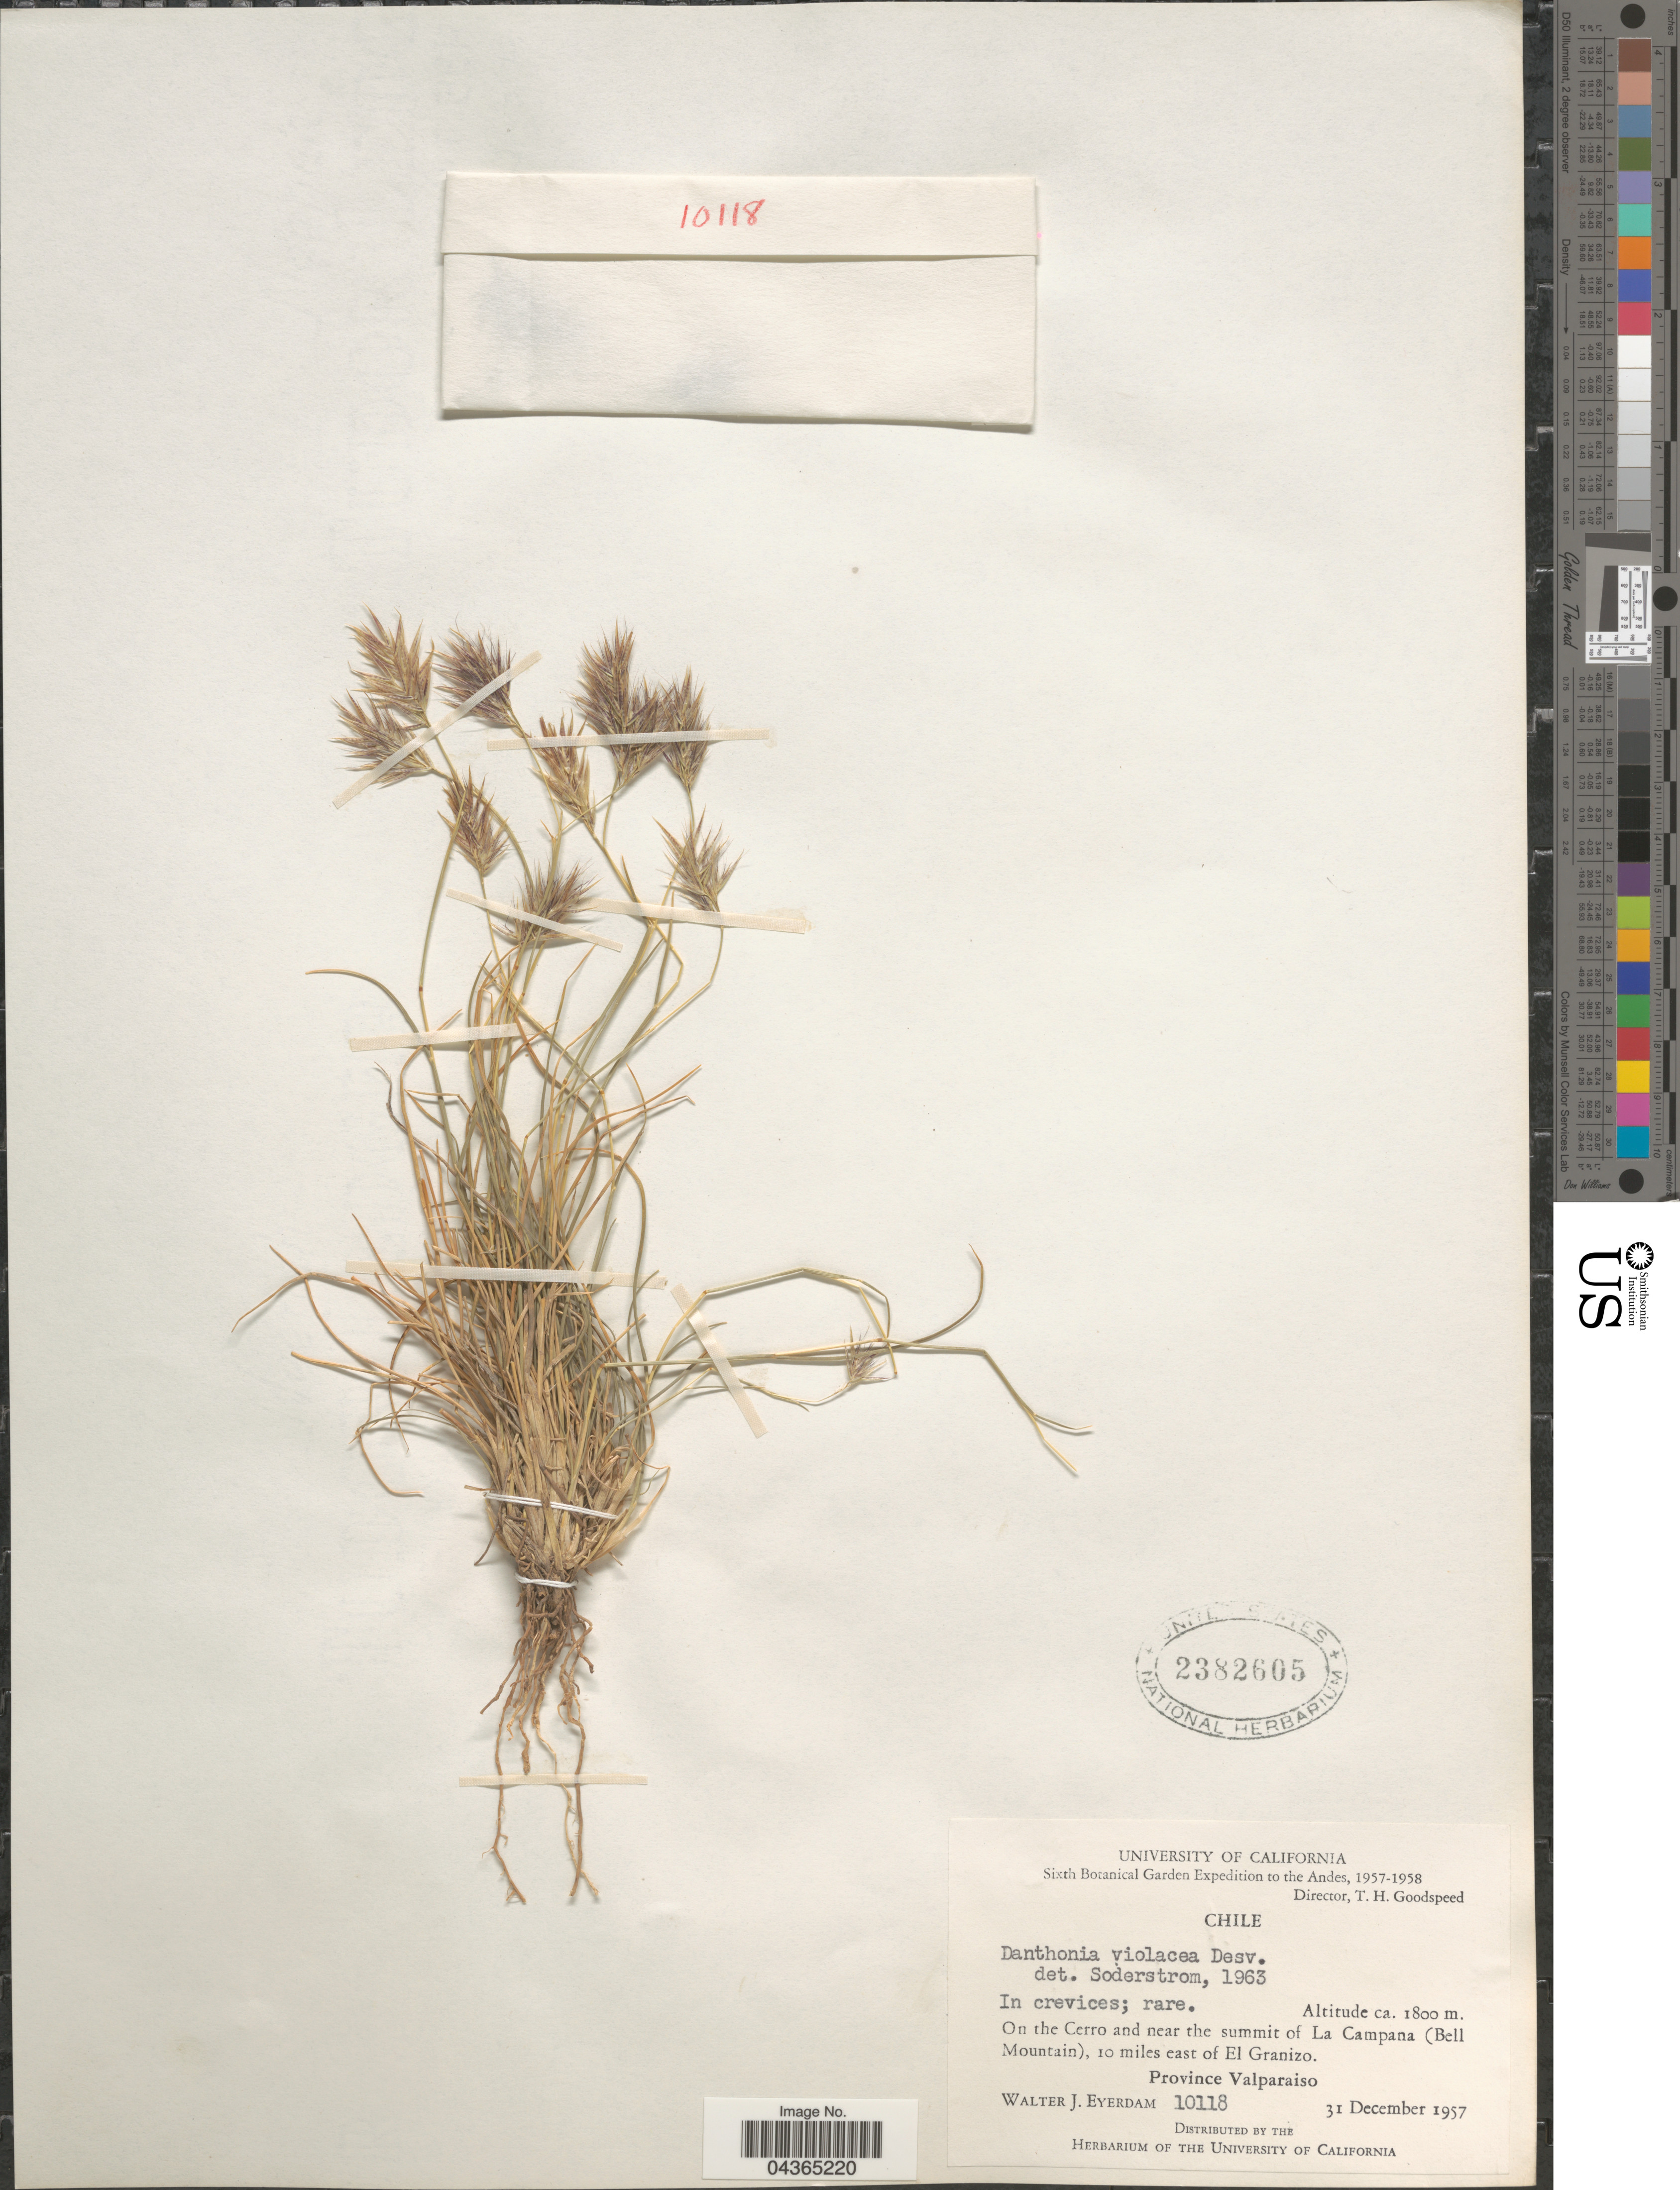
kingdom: Plantae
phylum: Tracheophyta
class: Liliopsida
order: Poales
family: Poaceae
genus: Rytidosperma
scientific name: Rytidosperma violaceum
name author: (É. Desv.) Nicora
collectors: W. J. Eyerdam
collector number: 10118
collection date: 1957-12-31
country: Chile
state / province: Valparaíso (V)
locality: Sixth Botanical Garden Expedition to the Andes, 1957-1958. On the Cerro and near the summit of La Campana (Bell Mountain), 10 miles east of El Granizo.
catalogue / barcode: US 2382605